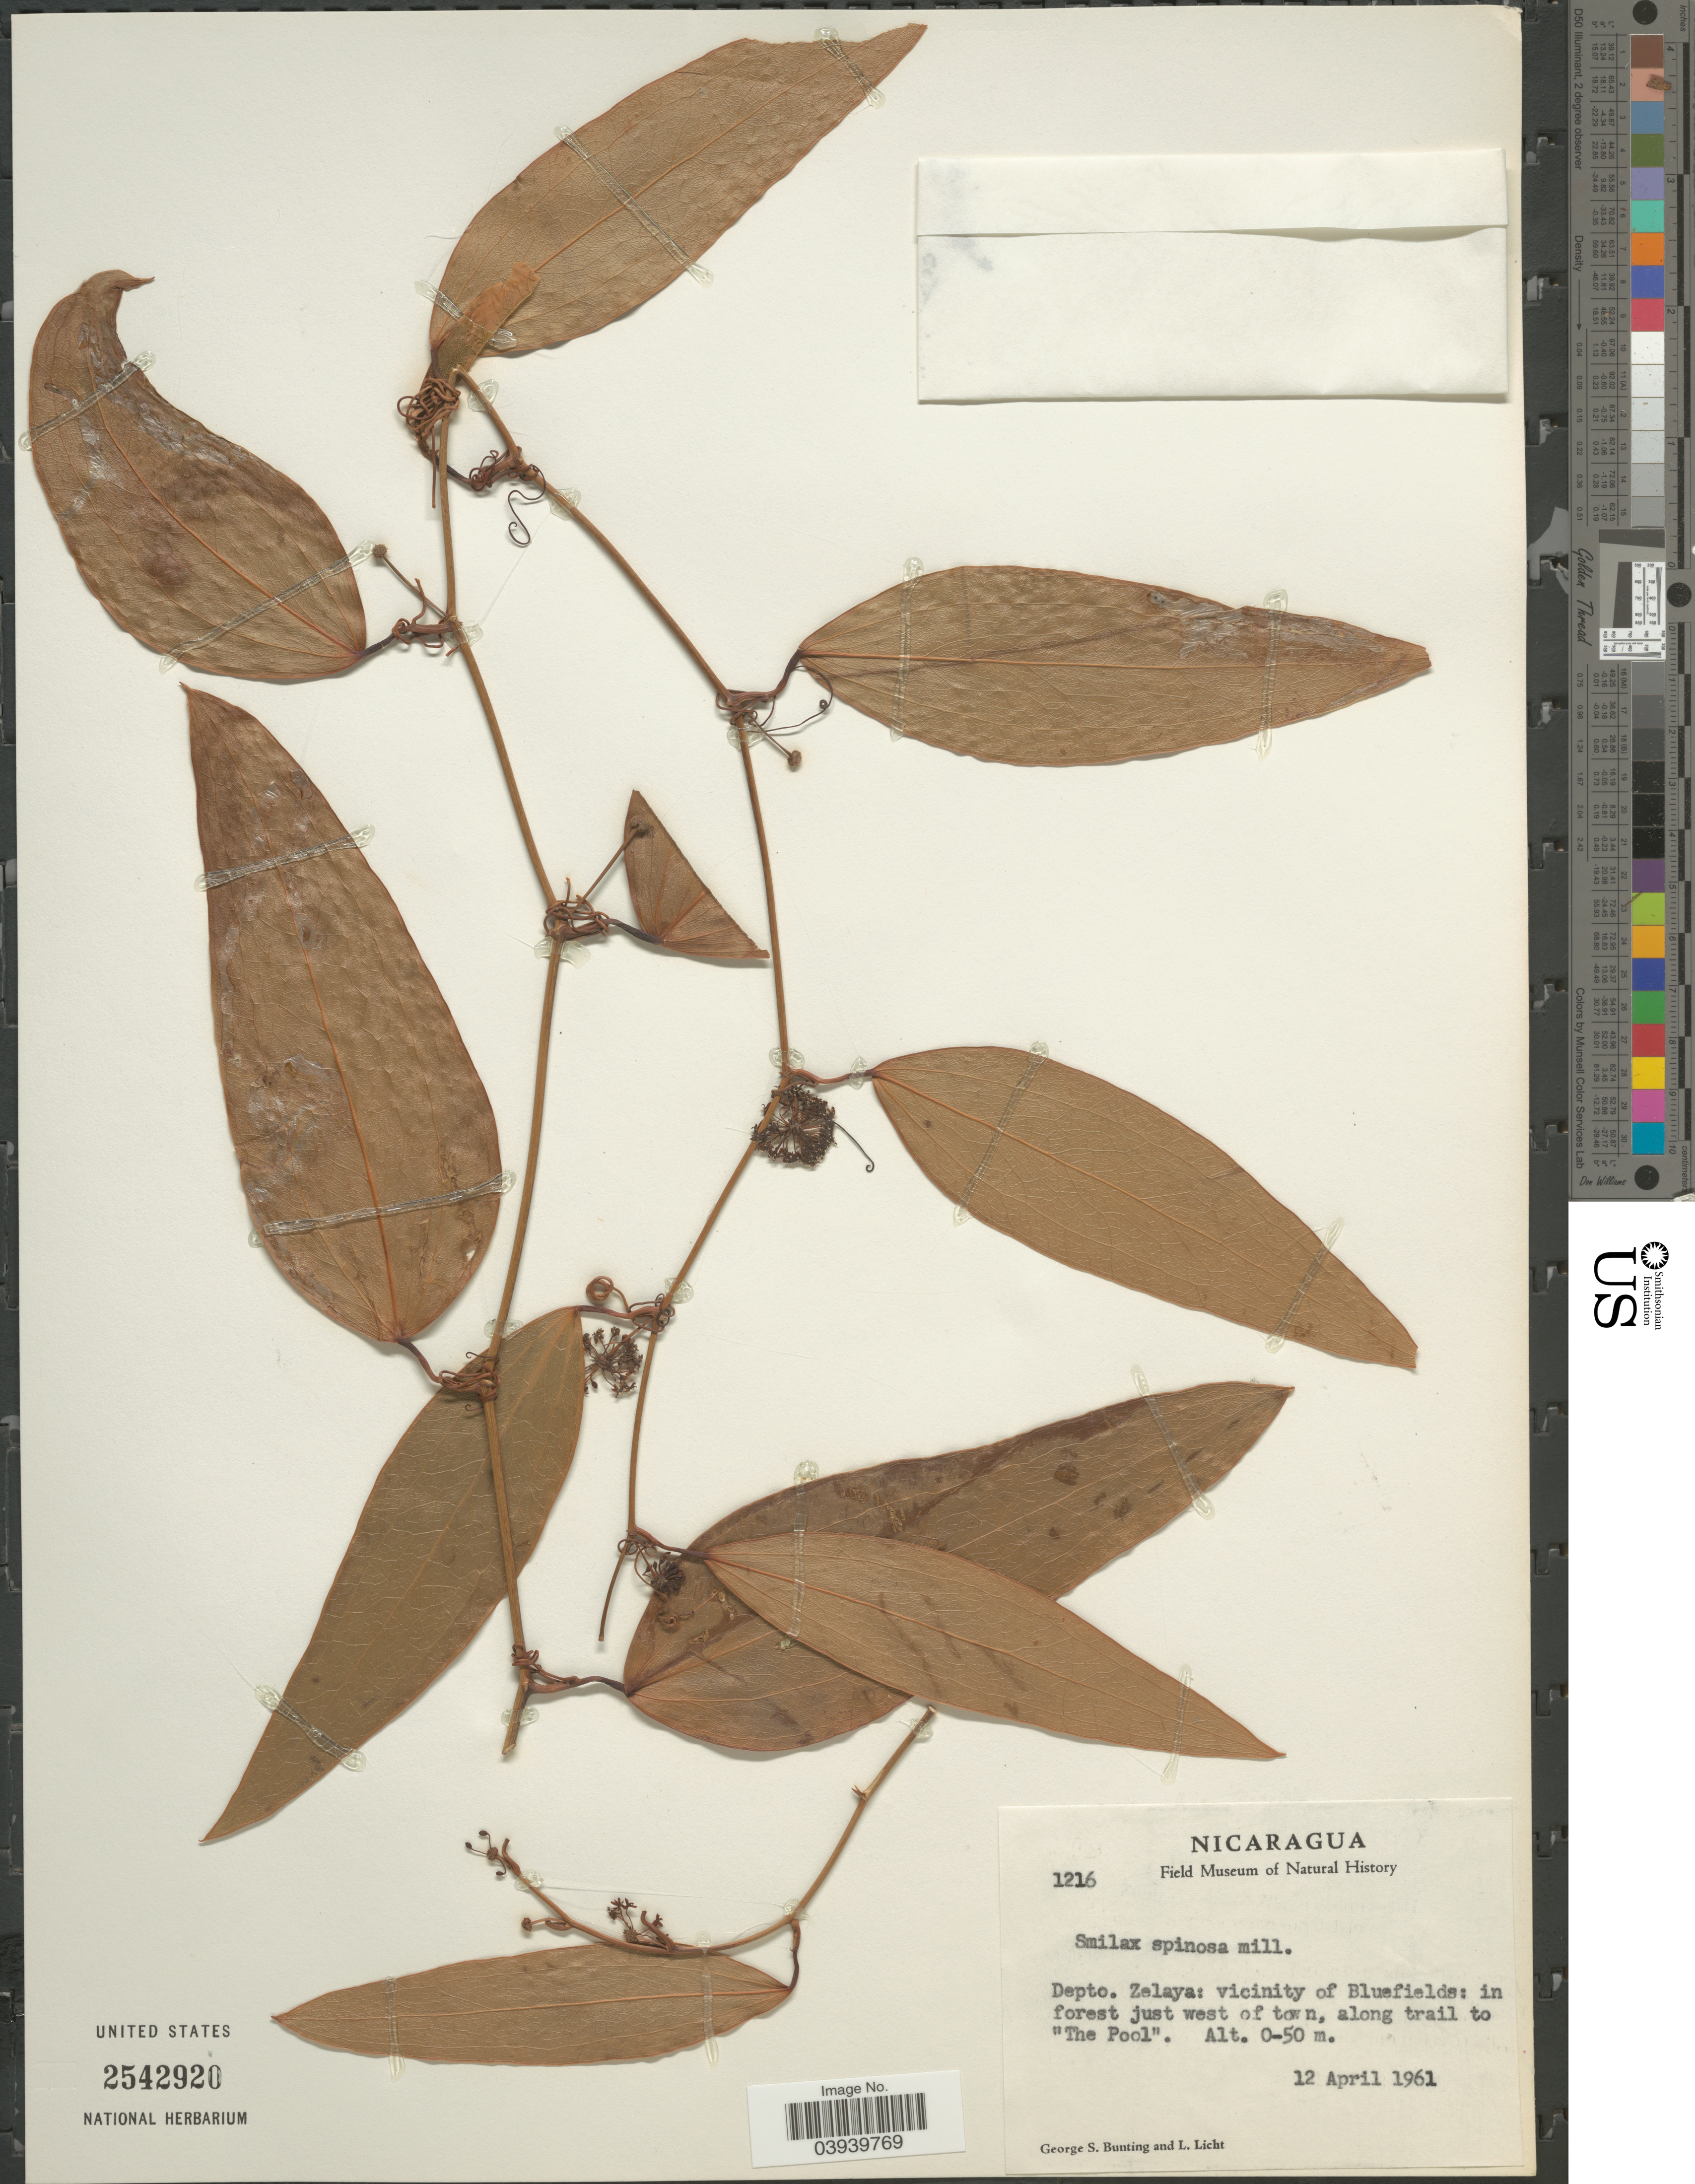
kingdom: Plantae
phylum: Tracheophyta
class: Liliopsida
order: Liliales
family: Smilacaceae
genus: Smilax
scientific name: Smilax spinosa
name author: Mill.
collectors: G. S. Bunting & L. Licht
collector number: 1216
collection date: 1961-04-12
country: Nicaragua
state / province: Atlántico Sur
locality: Depto. Zelaya: vicinity of Bluefields: in forest just west of town, along trail to "The Pool".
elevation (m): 0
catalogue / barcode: US 2542920